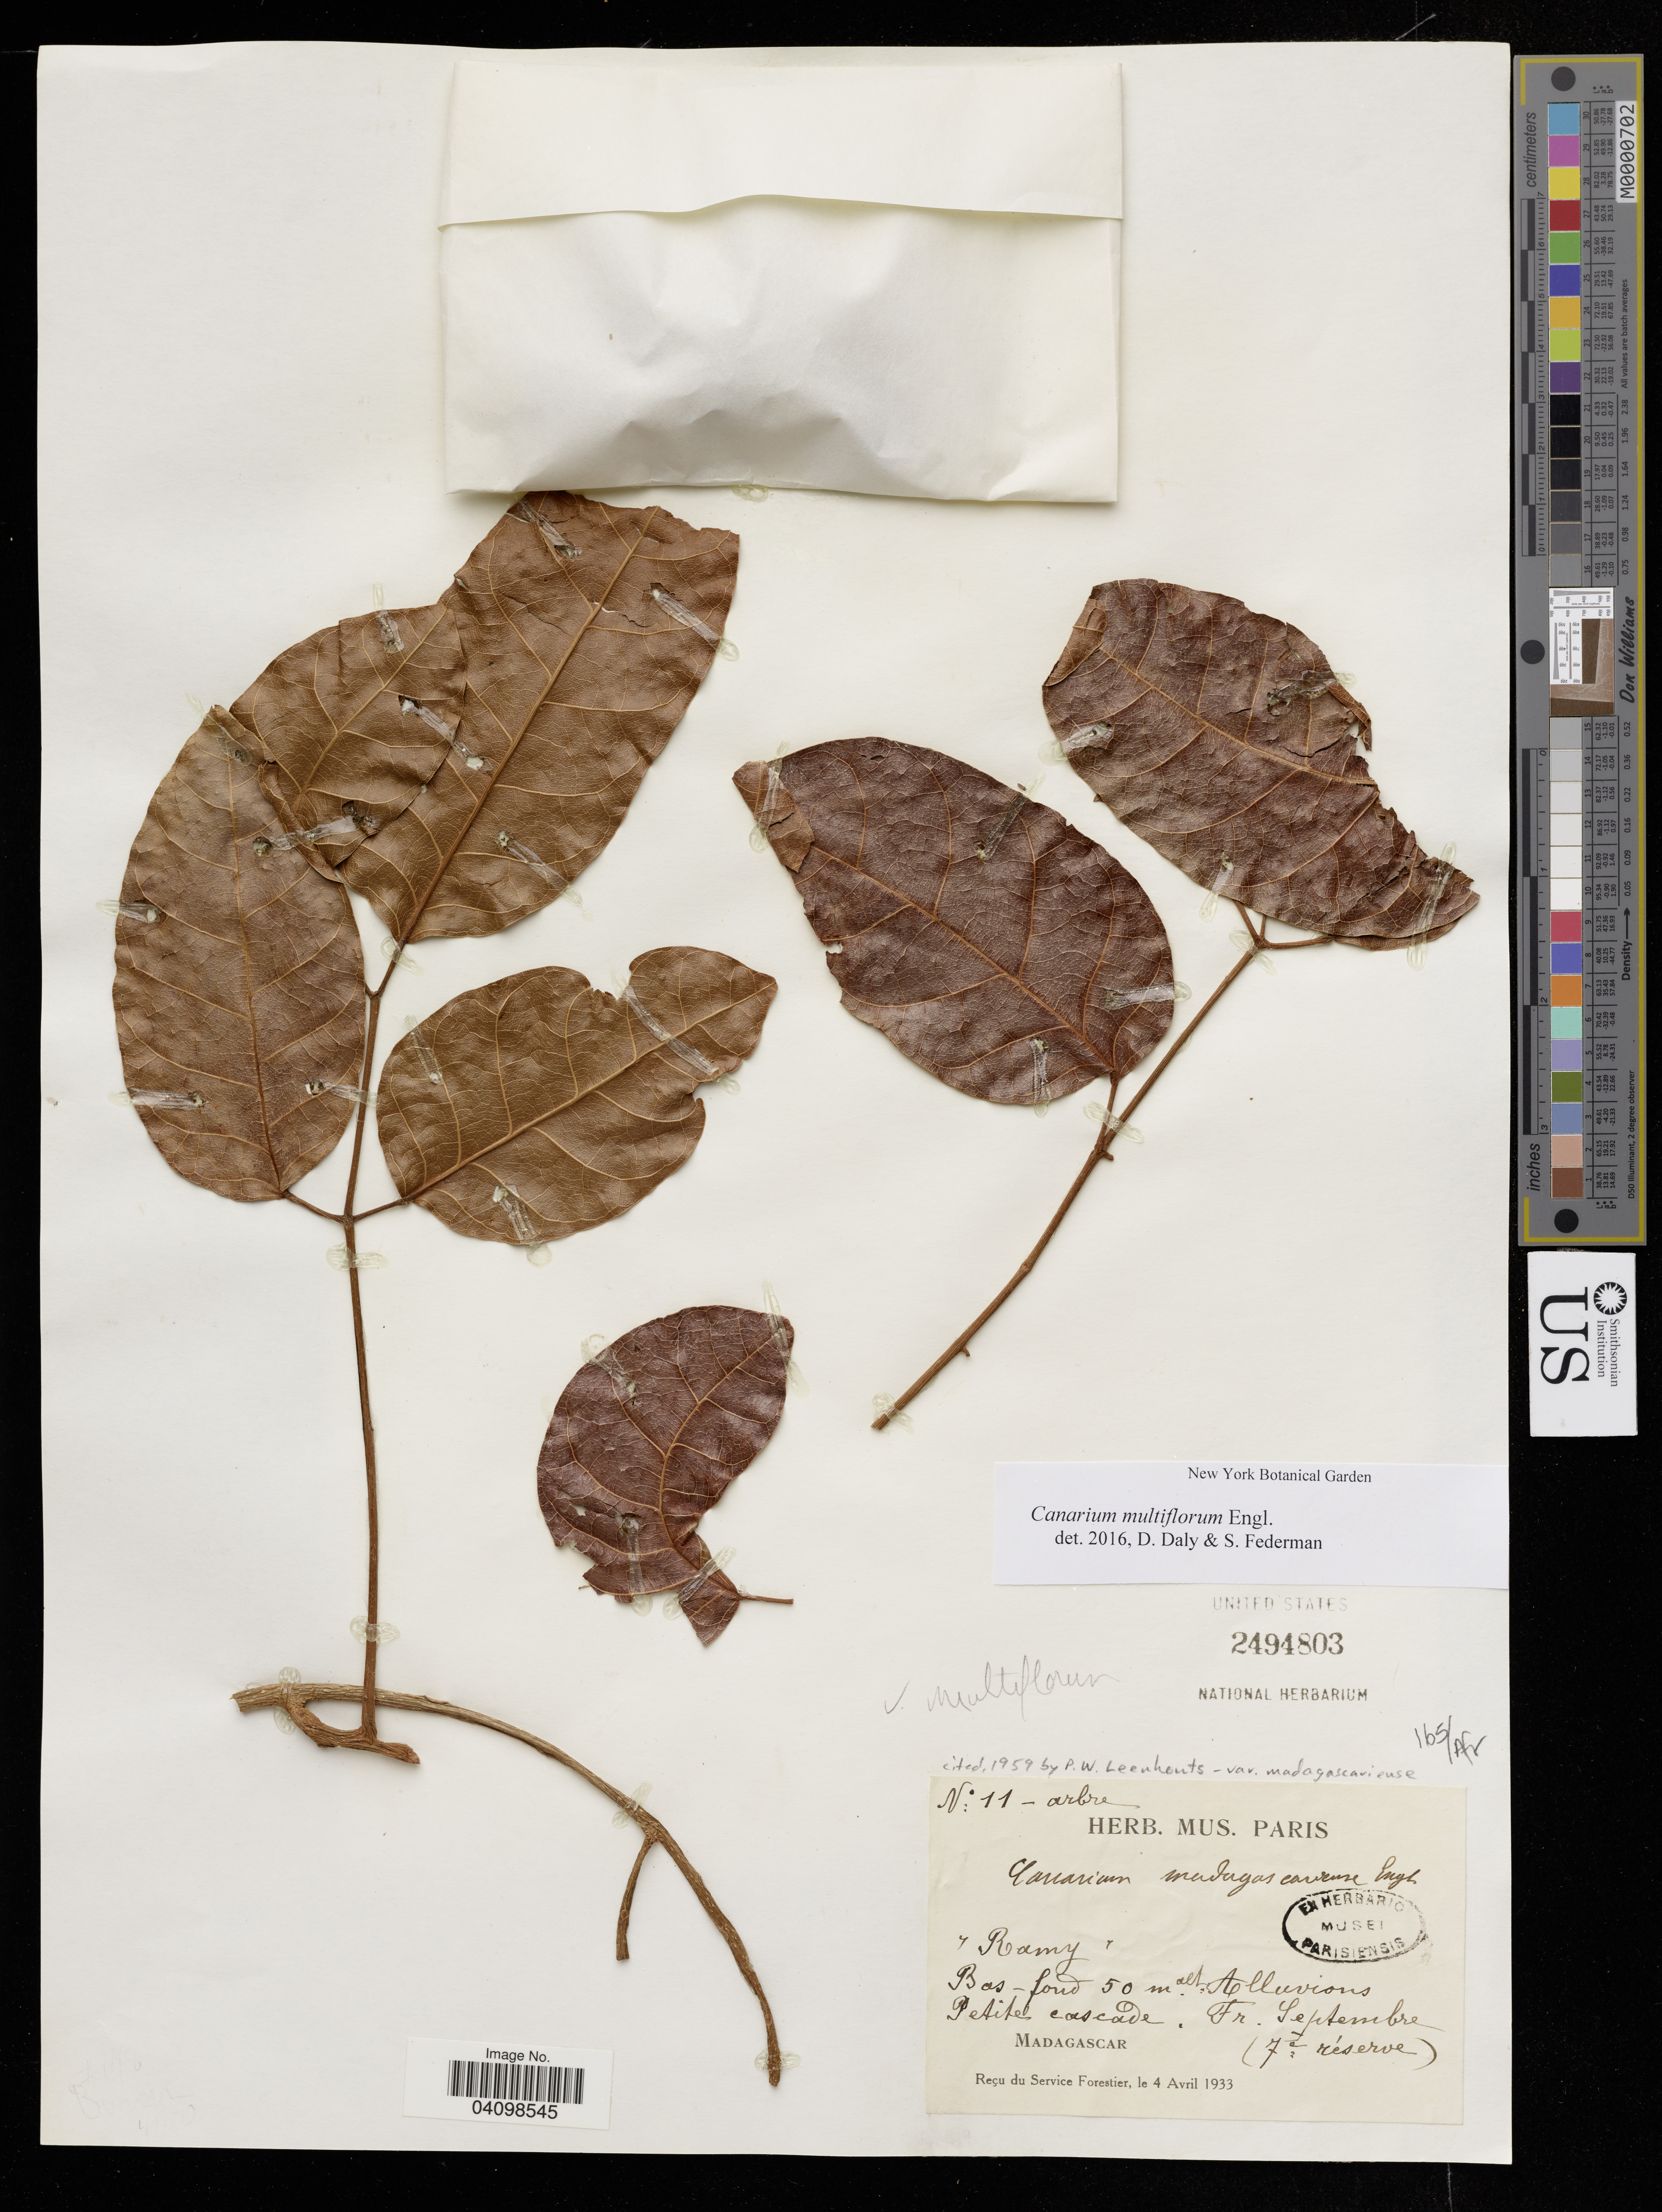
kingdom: Plantae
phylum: Tracheophyta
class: Magnoliopsida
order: Sapindales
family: Burseraceae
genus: Canarium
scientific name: Canarium multiflorum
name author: Engl.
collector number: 11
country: Madagascar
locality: Ramy. Bas-foud. Alluvions Petite cascade.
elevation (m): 50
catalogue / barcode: US 2494803